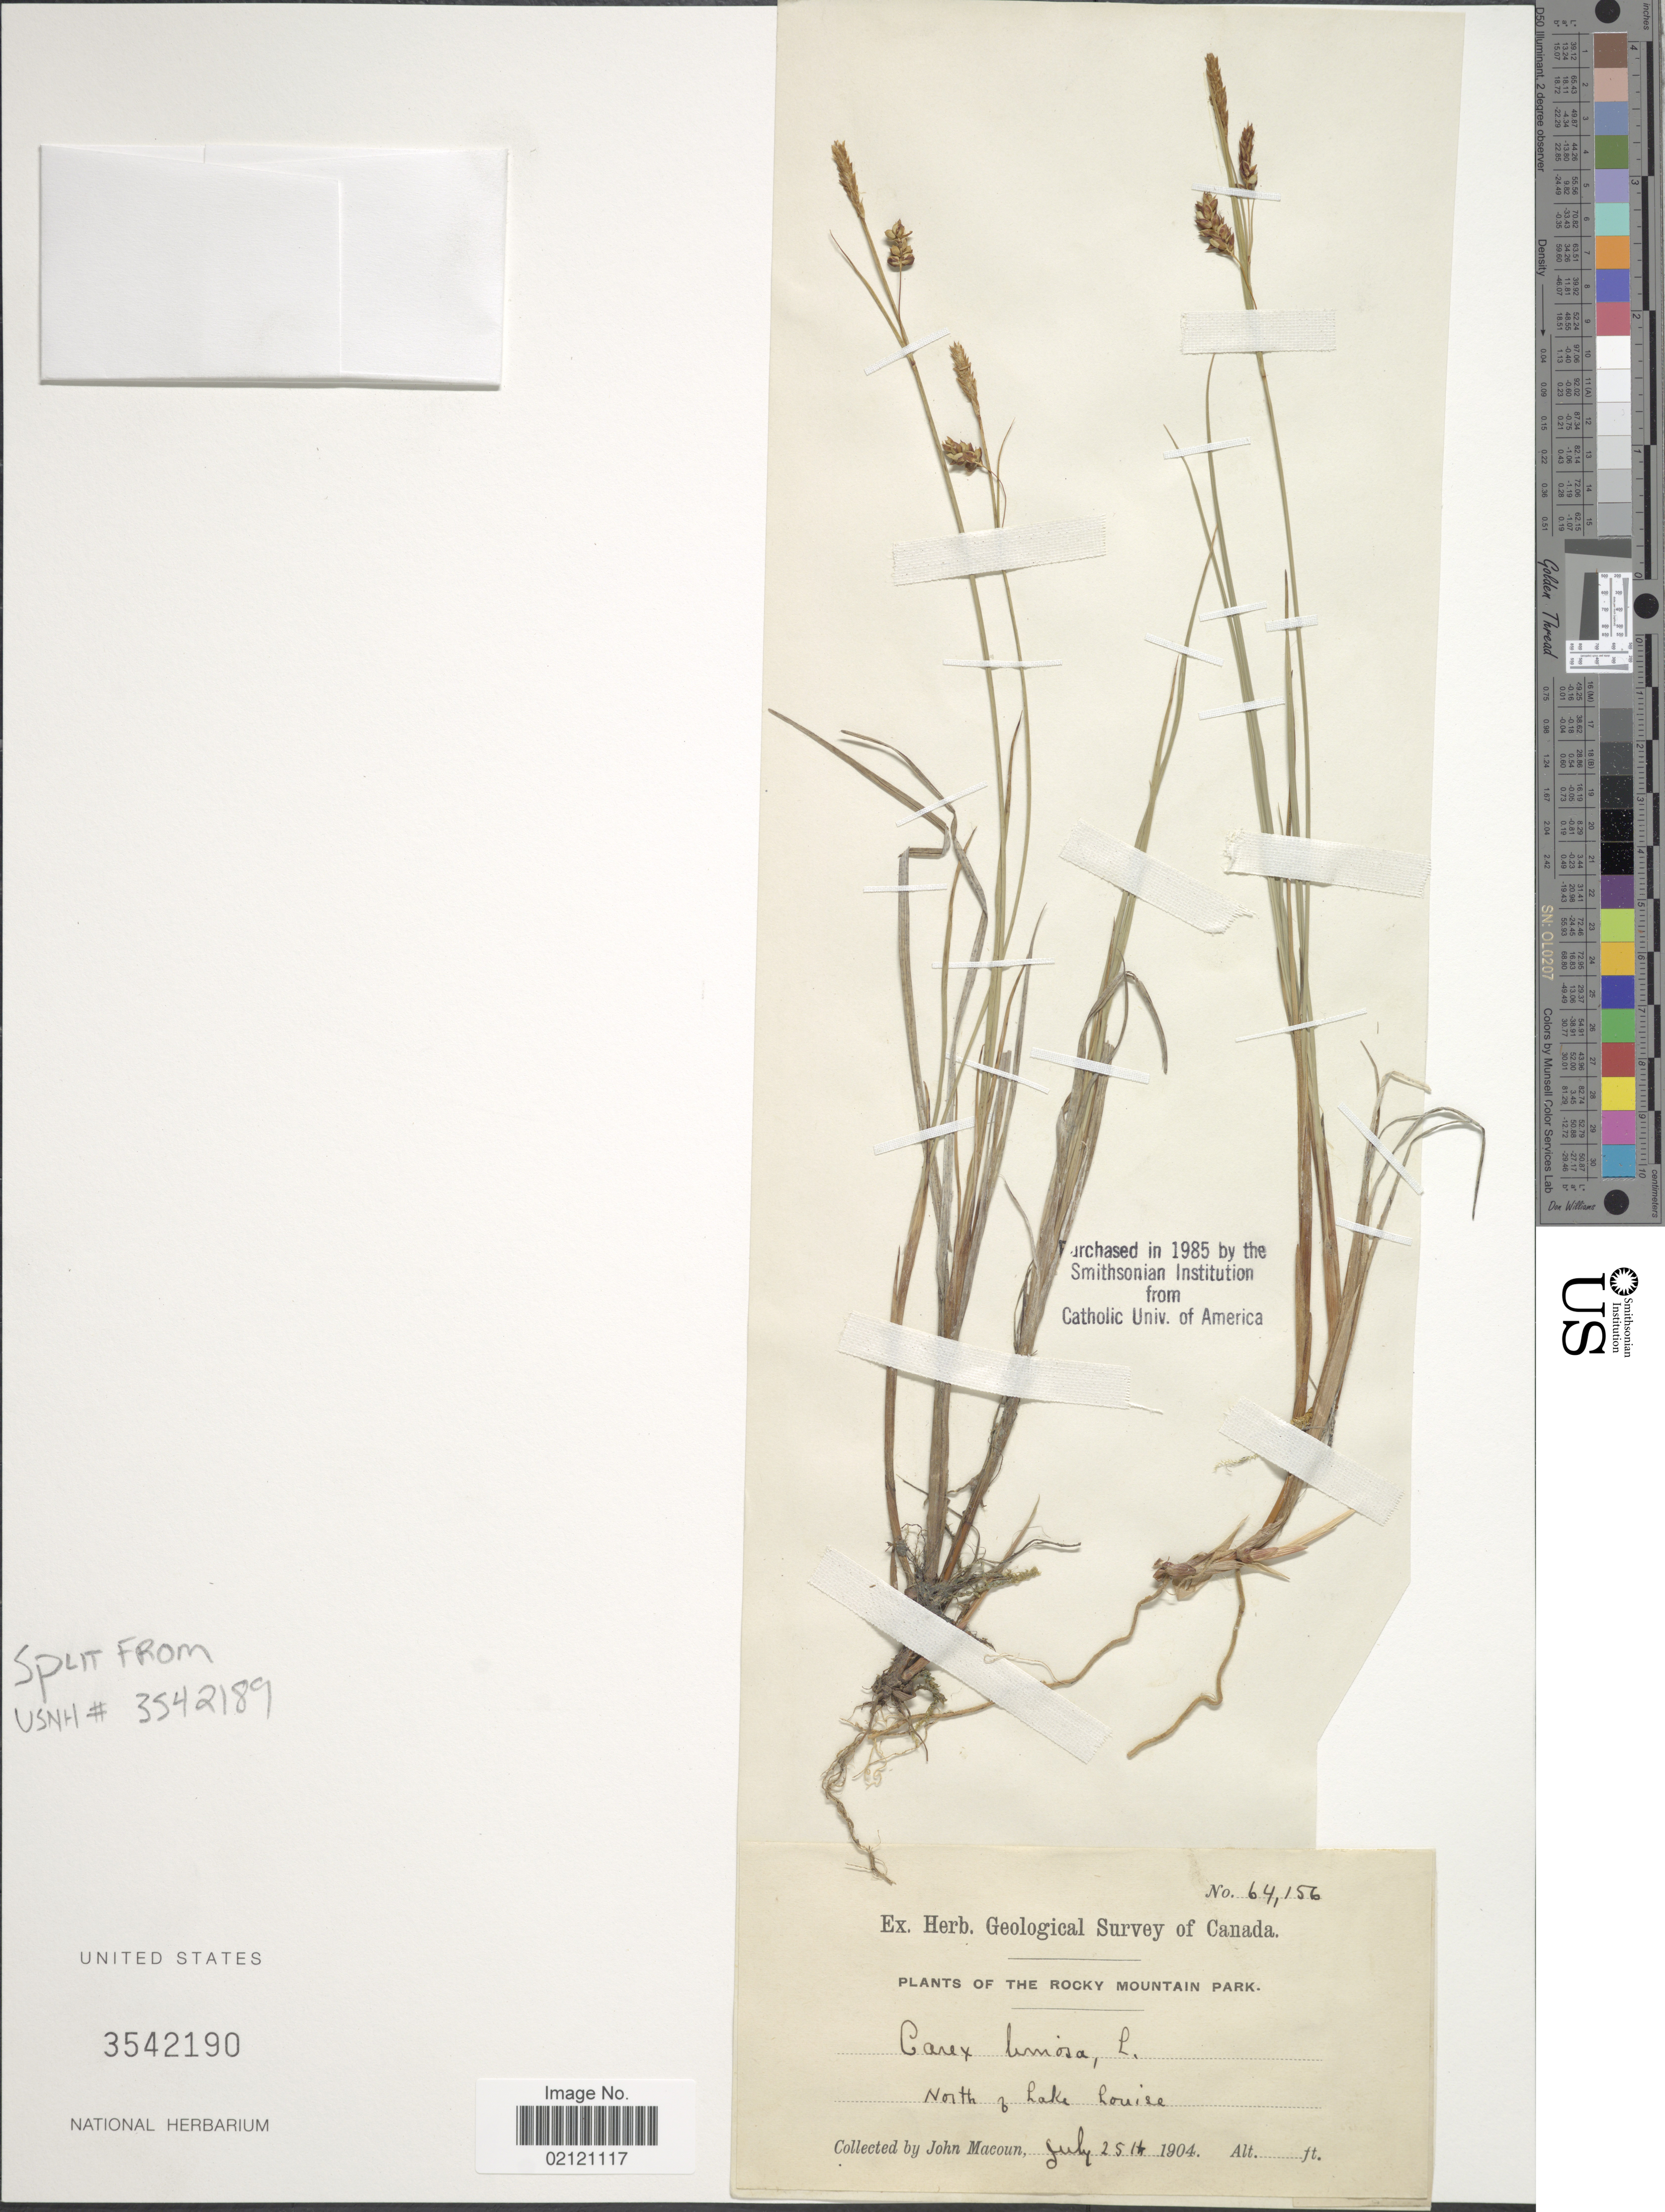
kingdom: Plantae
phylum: Tracheophyta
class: Liliopsida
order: Poales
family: Cyperaceae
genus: Carex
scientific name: Carex limosa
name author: L.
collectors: J. Macoun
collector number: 64156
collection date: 1904-07-25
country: Canada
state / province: Alberta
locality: The Rocky Mountain Park, North of Lake Louise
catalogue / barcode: US 3542190